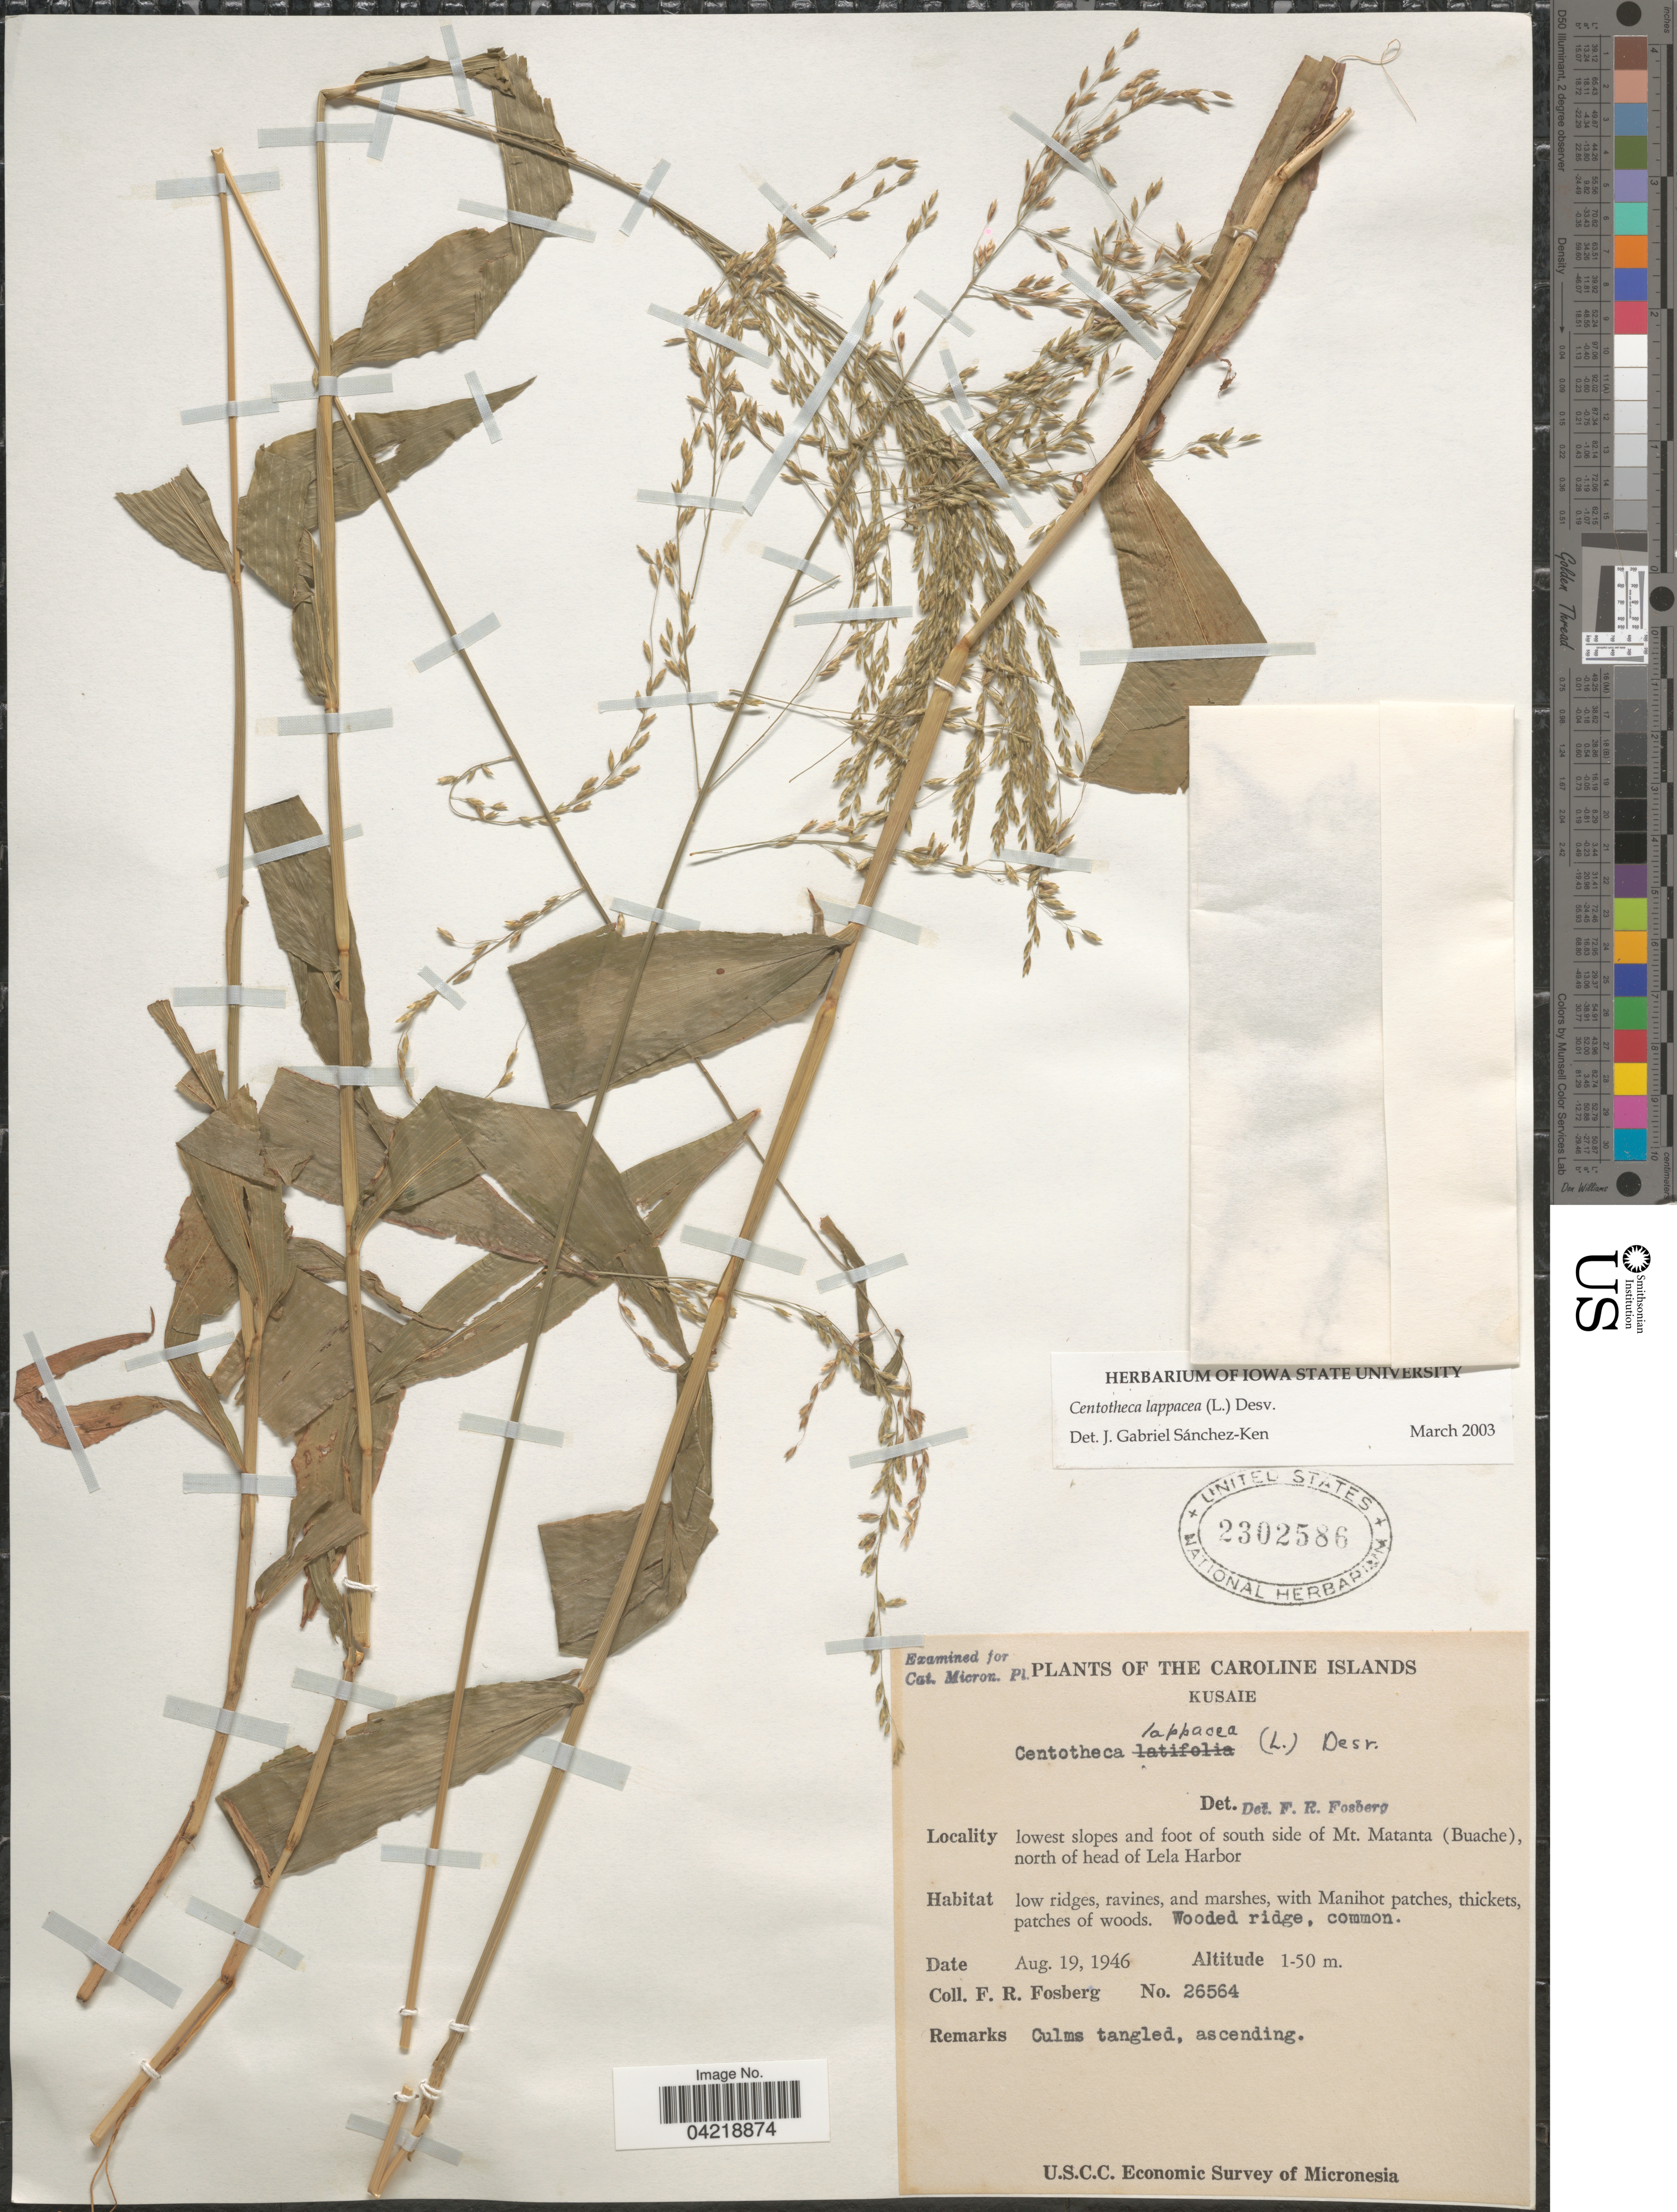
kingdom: Plantae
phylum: Tracheophyta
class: Liliopsida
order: Poales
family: Poaceae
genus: Centotheca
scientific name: Centotheca lappacea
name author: (L.) Desv.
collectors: F. R. Fosberg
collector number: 26564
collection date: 1946-08-19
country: Micronesia, Federated States of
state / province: Kosrae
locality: Caroline Islands. Kusaie. Lowest slopes and foot of south side of Mt. Matanta (Buache), north of head of Lela Harbor. U. S. C. C. Economic Survey of Micronesia.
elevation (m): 1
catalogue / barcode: US 2302586